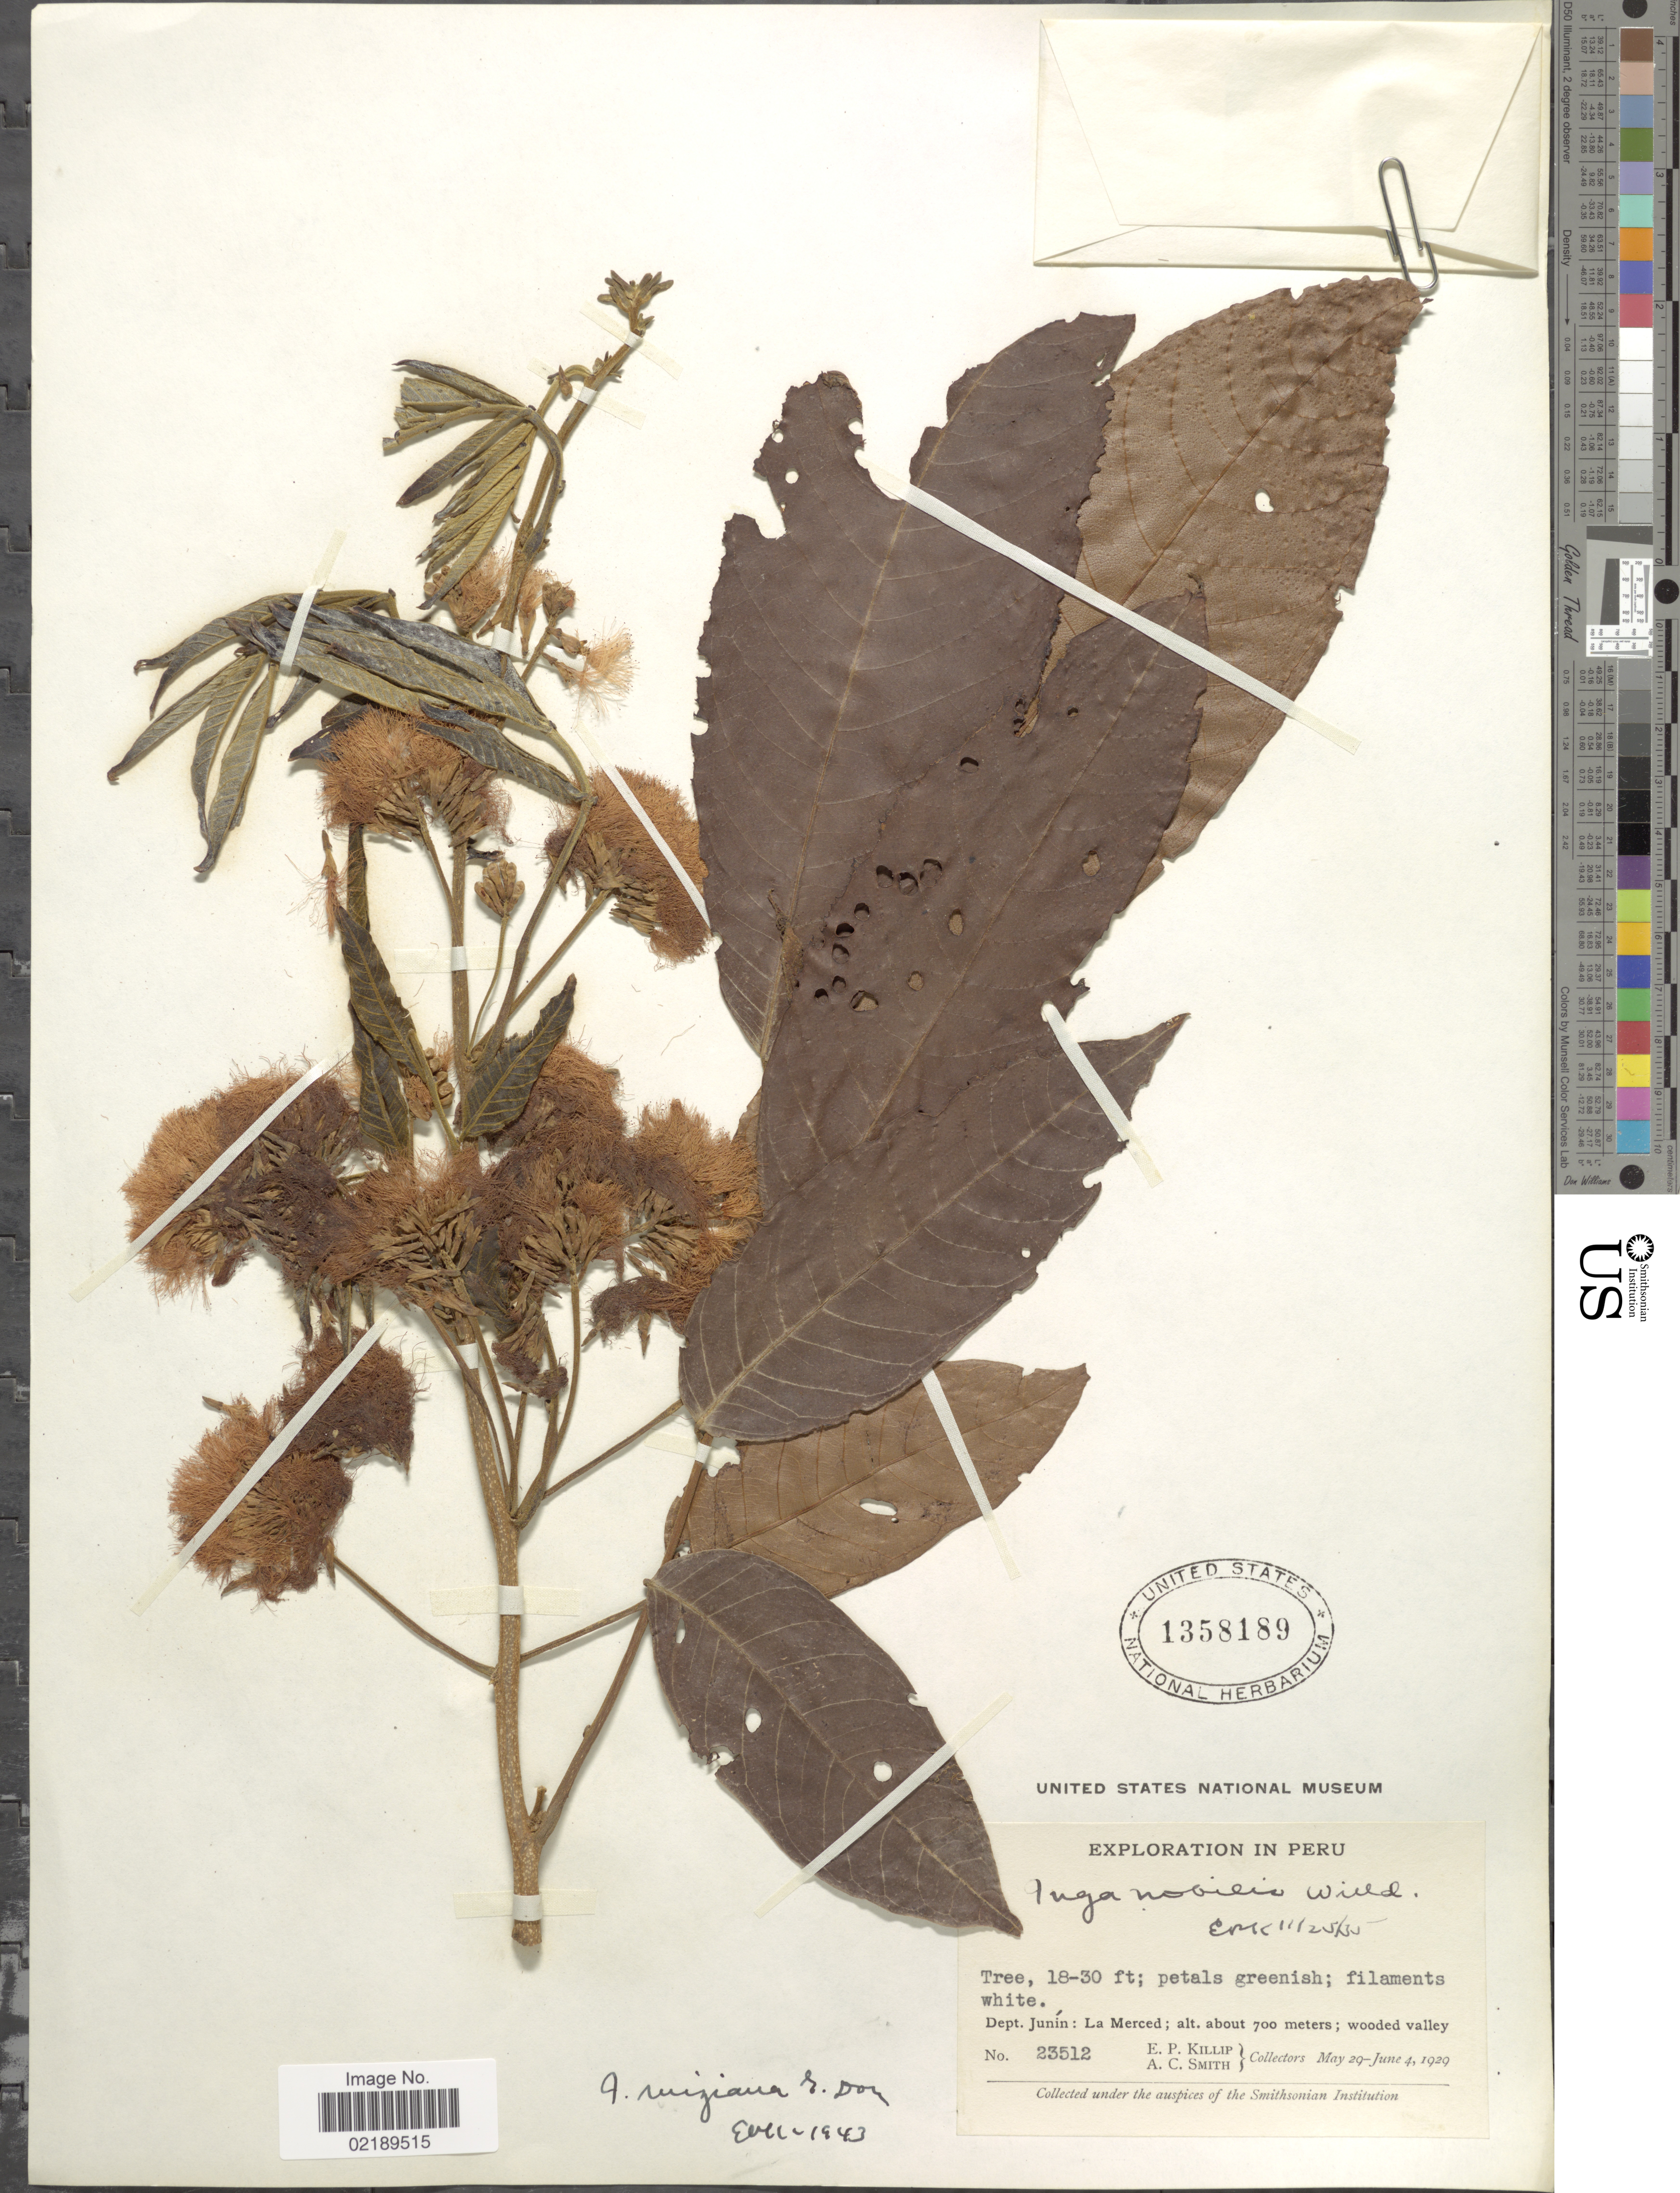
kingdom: Plantae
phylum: Tracheophyta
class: Magnoliopsida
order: Fabales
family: Fabaceae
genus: Inga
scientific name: Inga ruiziana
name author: G. Don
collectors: E. P. Killip & A. C. Smith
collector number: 23512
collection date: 1929-05-29/1929-06-04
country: Peru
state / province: Junín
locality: La Merced, wooded valley.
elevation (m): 700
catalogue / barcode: US 1358189